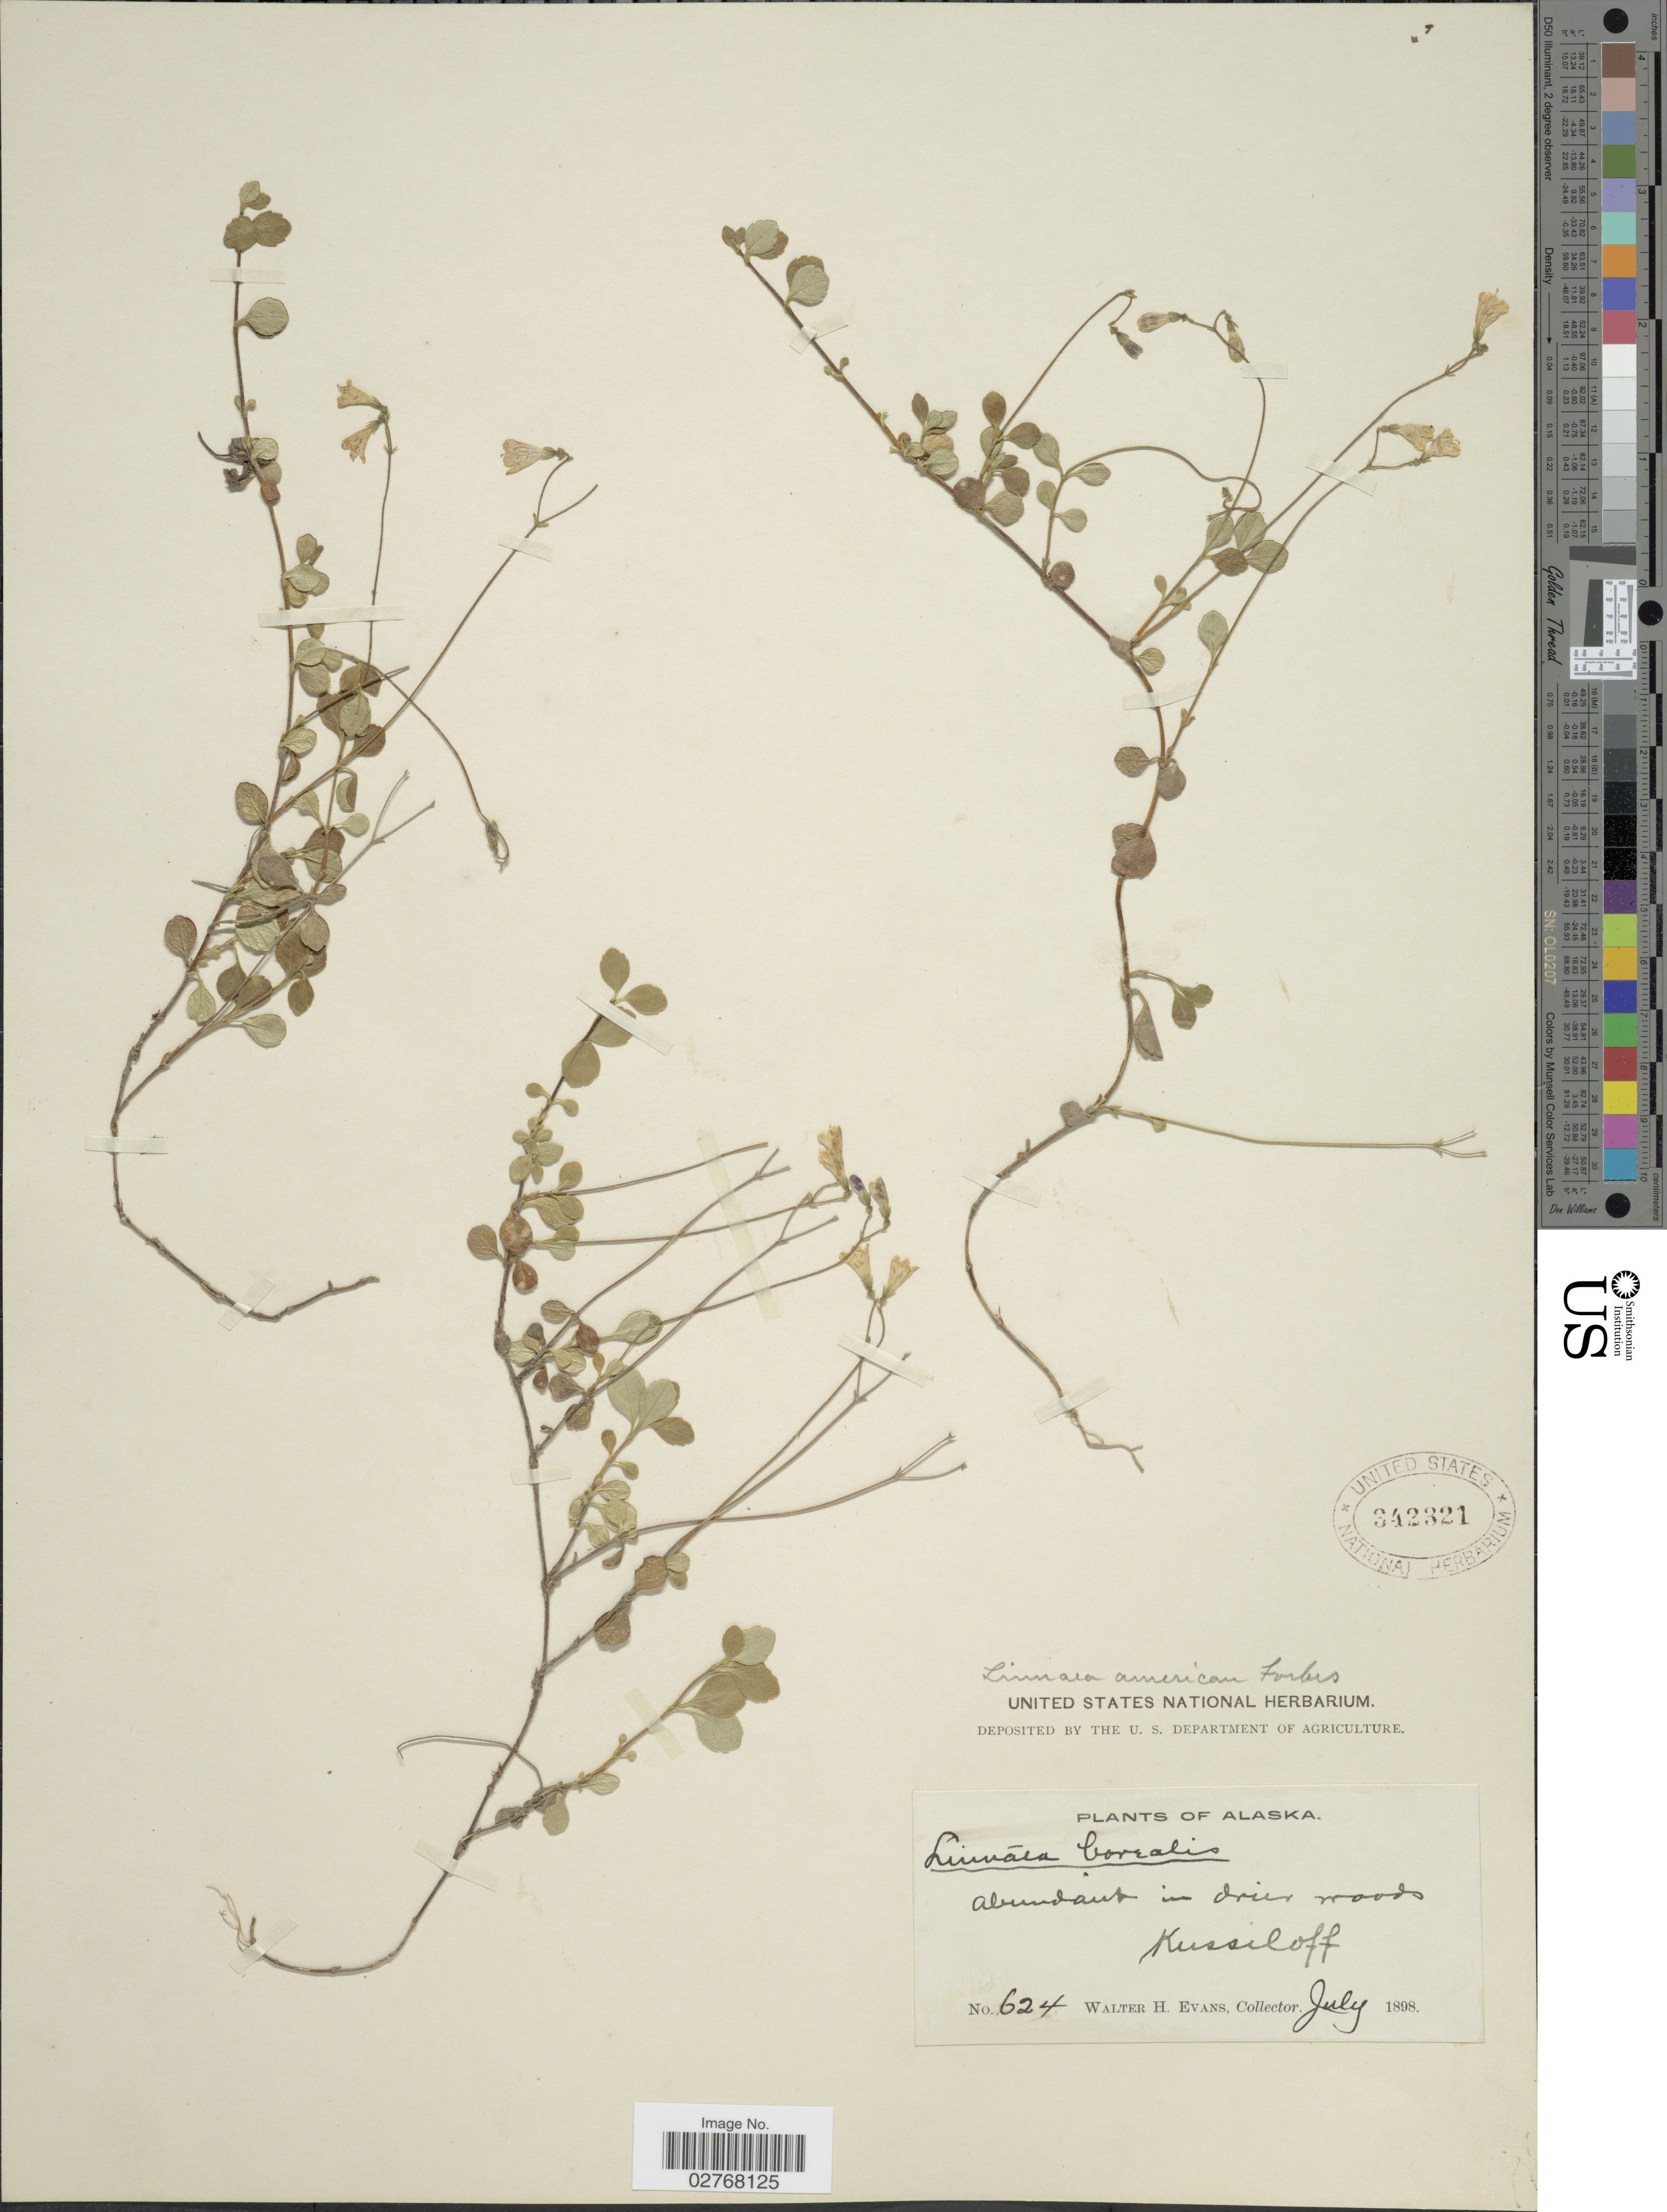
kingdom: Plantae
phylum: Tracheophyta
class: Magnoliopsida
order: Dipsacales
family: Caprifoliaceae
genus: Linnaea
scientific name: Linnaea borealis var. americana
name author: (J. Forbes) Rehder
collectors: W. H. Evans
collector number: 624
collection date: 1898-07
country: United States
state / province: Alaska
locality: Kussiloff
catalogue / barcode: US 342321